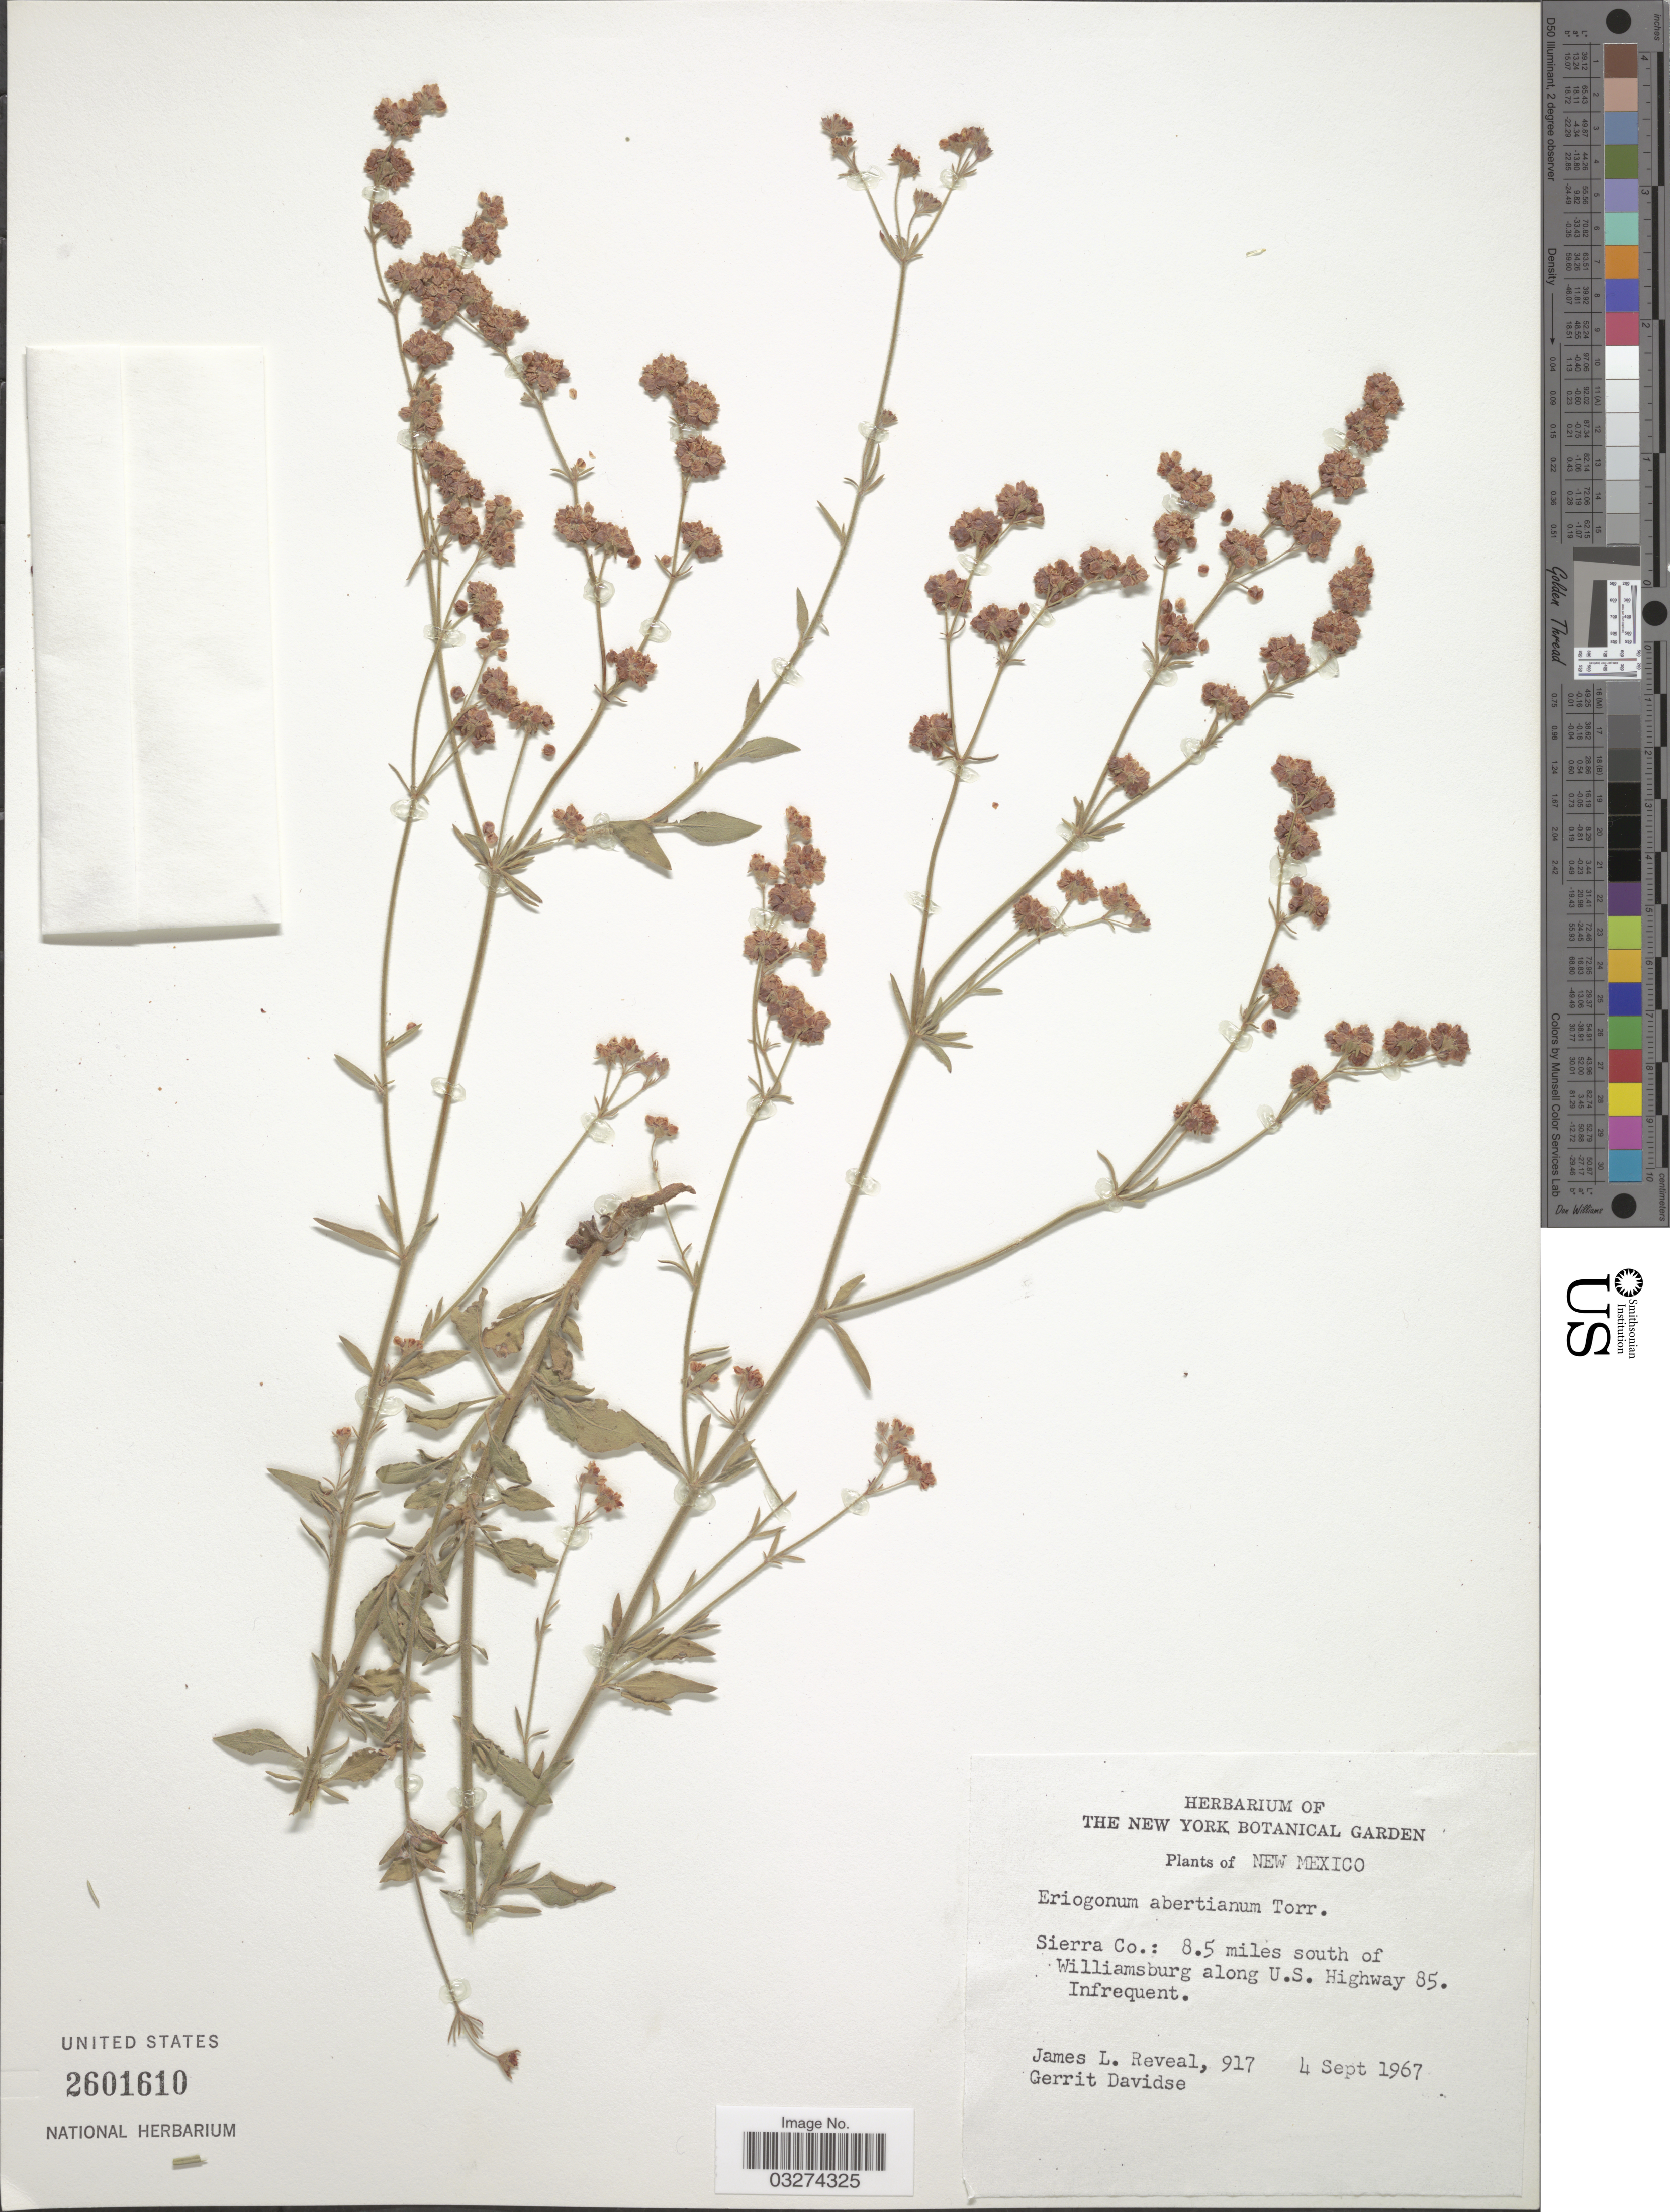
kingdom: Plantae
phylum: Tracheophyta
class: Magnoliopsida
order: Caryophyllales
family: Polygonaceae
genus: Eriogonum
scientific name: Eriogonum abertianum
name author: Torr.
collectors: J. L. Reveal & G. Davidse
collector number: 917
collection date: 1967-09-04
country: United States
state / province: New Mexico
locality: Sierra Co.: 8.5 miles south of Williamsburg along U.S. Highway 85.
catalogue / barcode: US 2601610